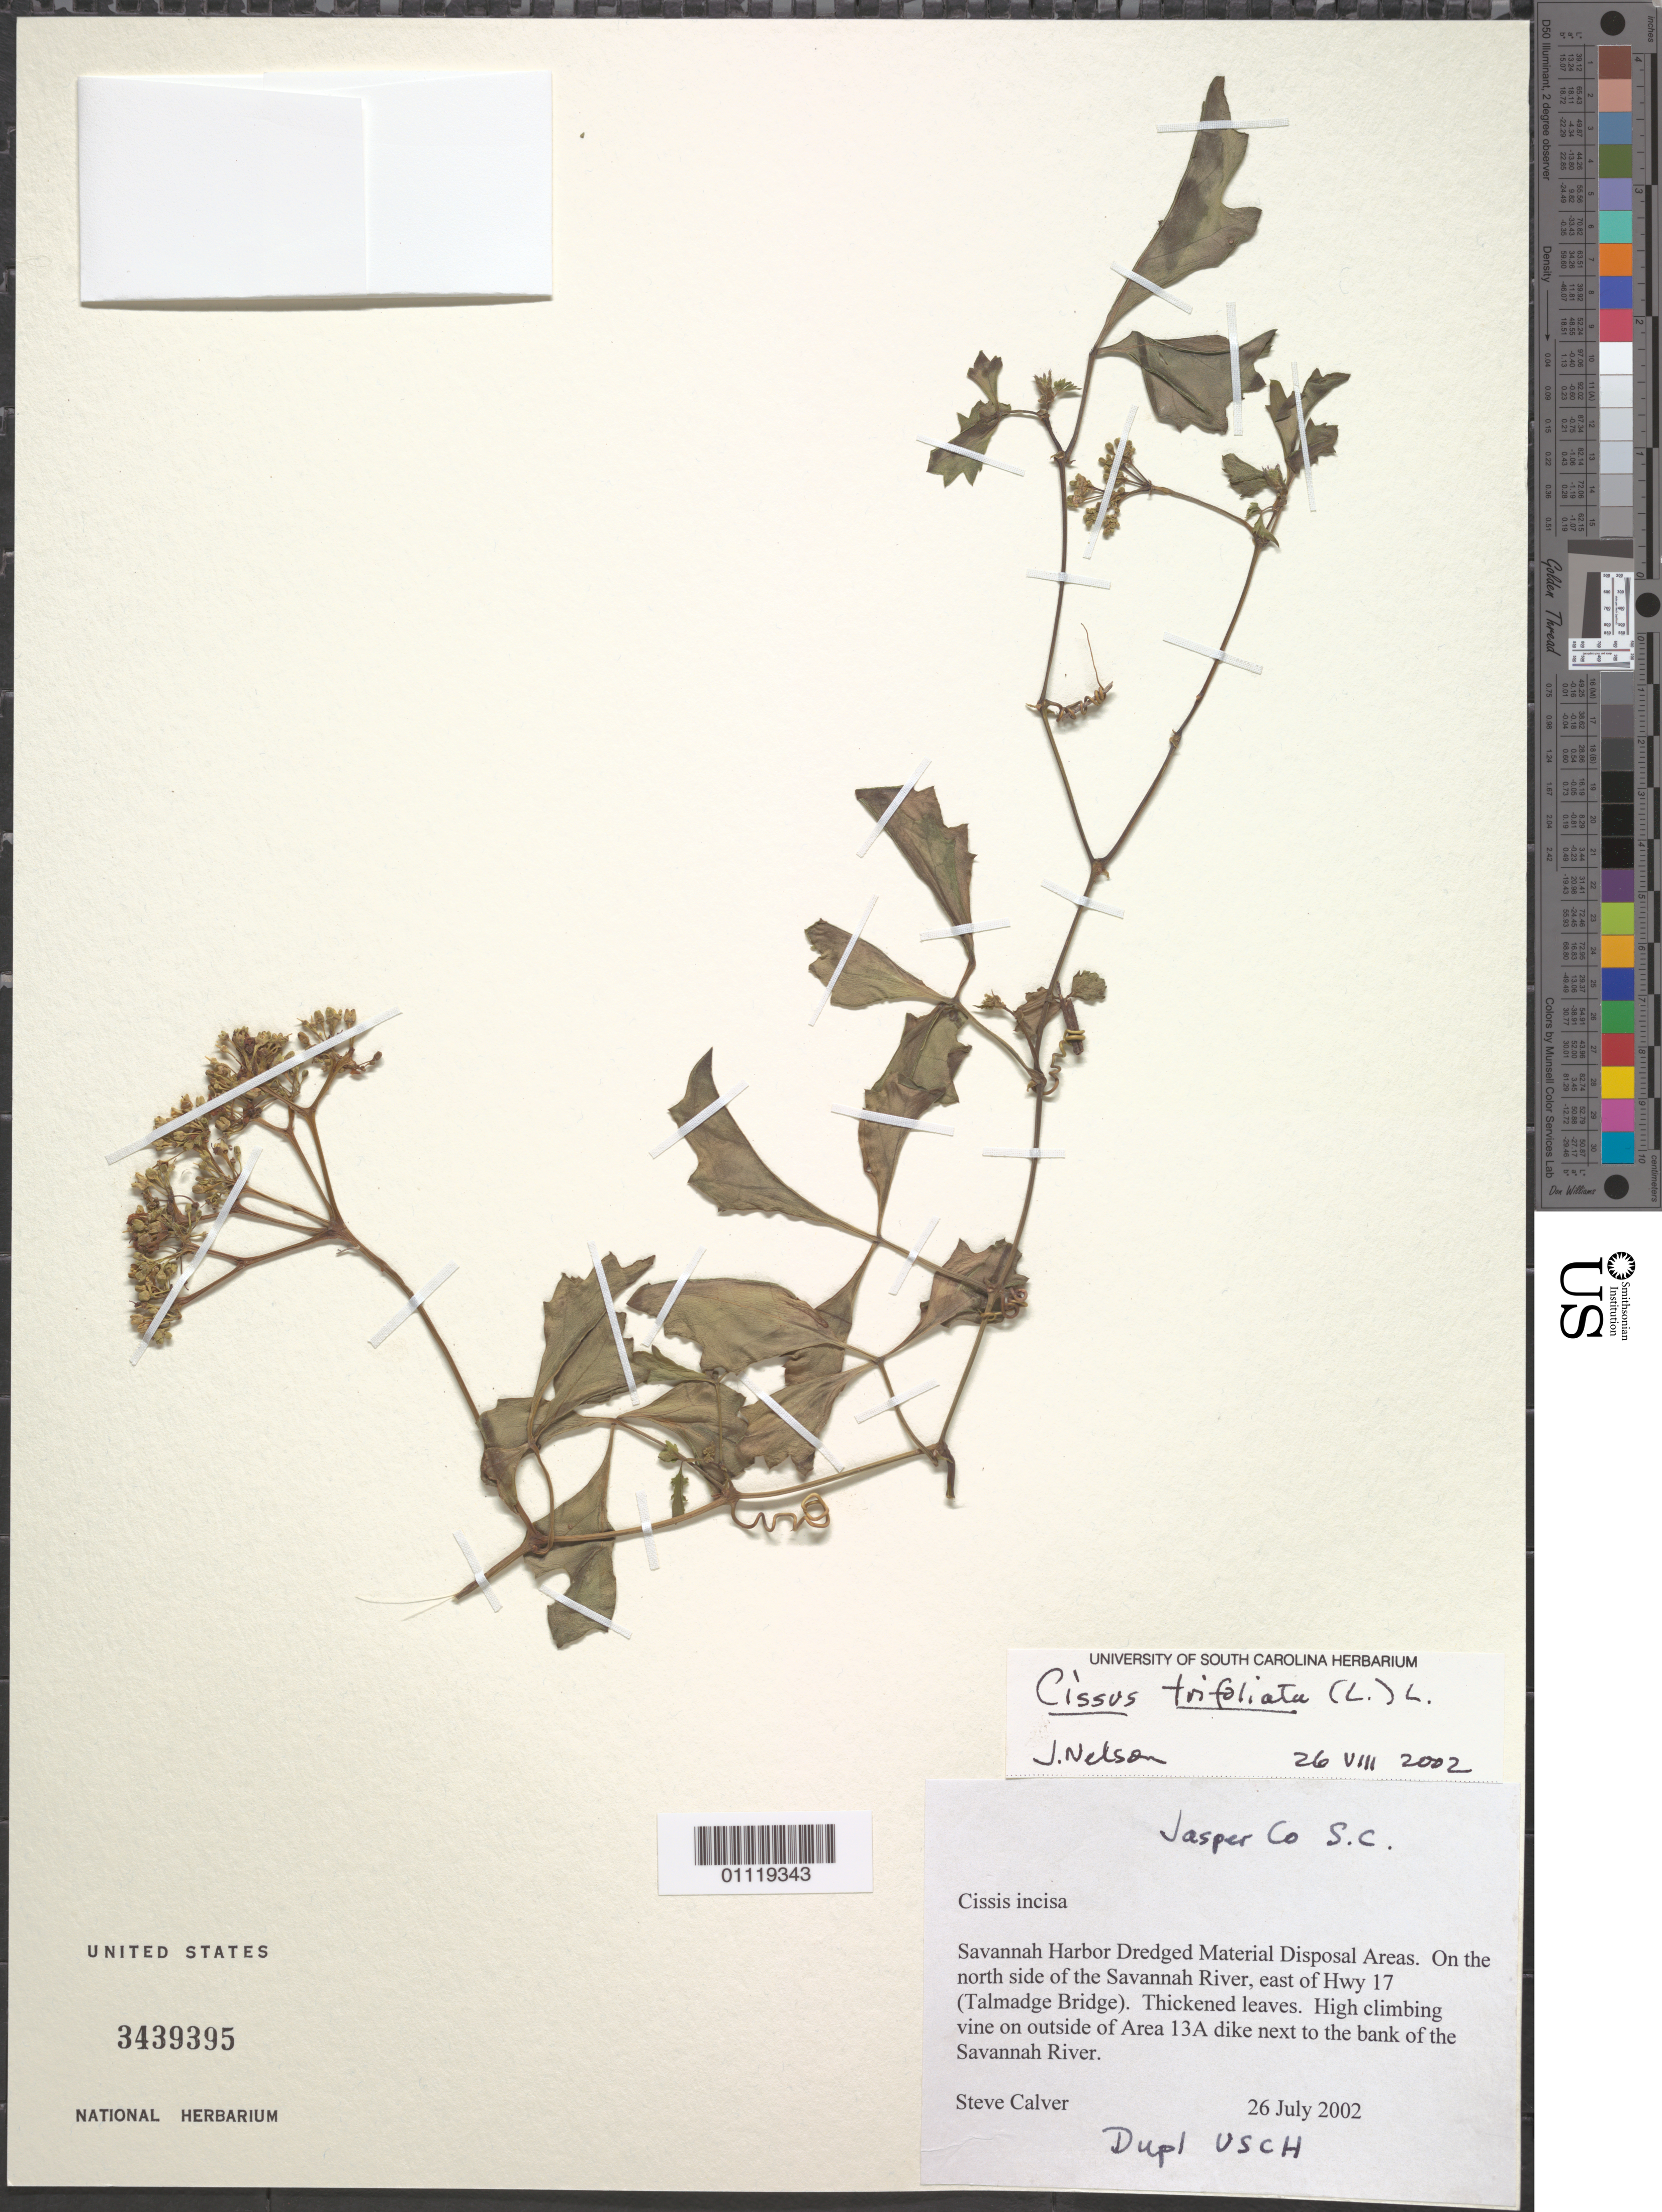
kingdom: Plantae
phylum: Tracheophyta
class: Magnoliopsida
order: Vitales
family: Vitaceae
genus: Cissus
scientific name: Cissus trifoliata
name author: (L.) L.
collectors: J. Calver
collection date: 2002-07-26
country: United States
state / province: South Carolina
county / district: Jasper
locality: N side of the Savannah River, E of Hwy 17 (Talmadge Bridge).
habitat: High climbing vine.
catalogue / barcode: US 3439395